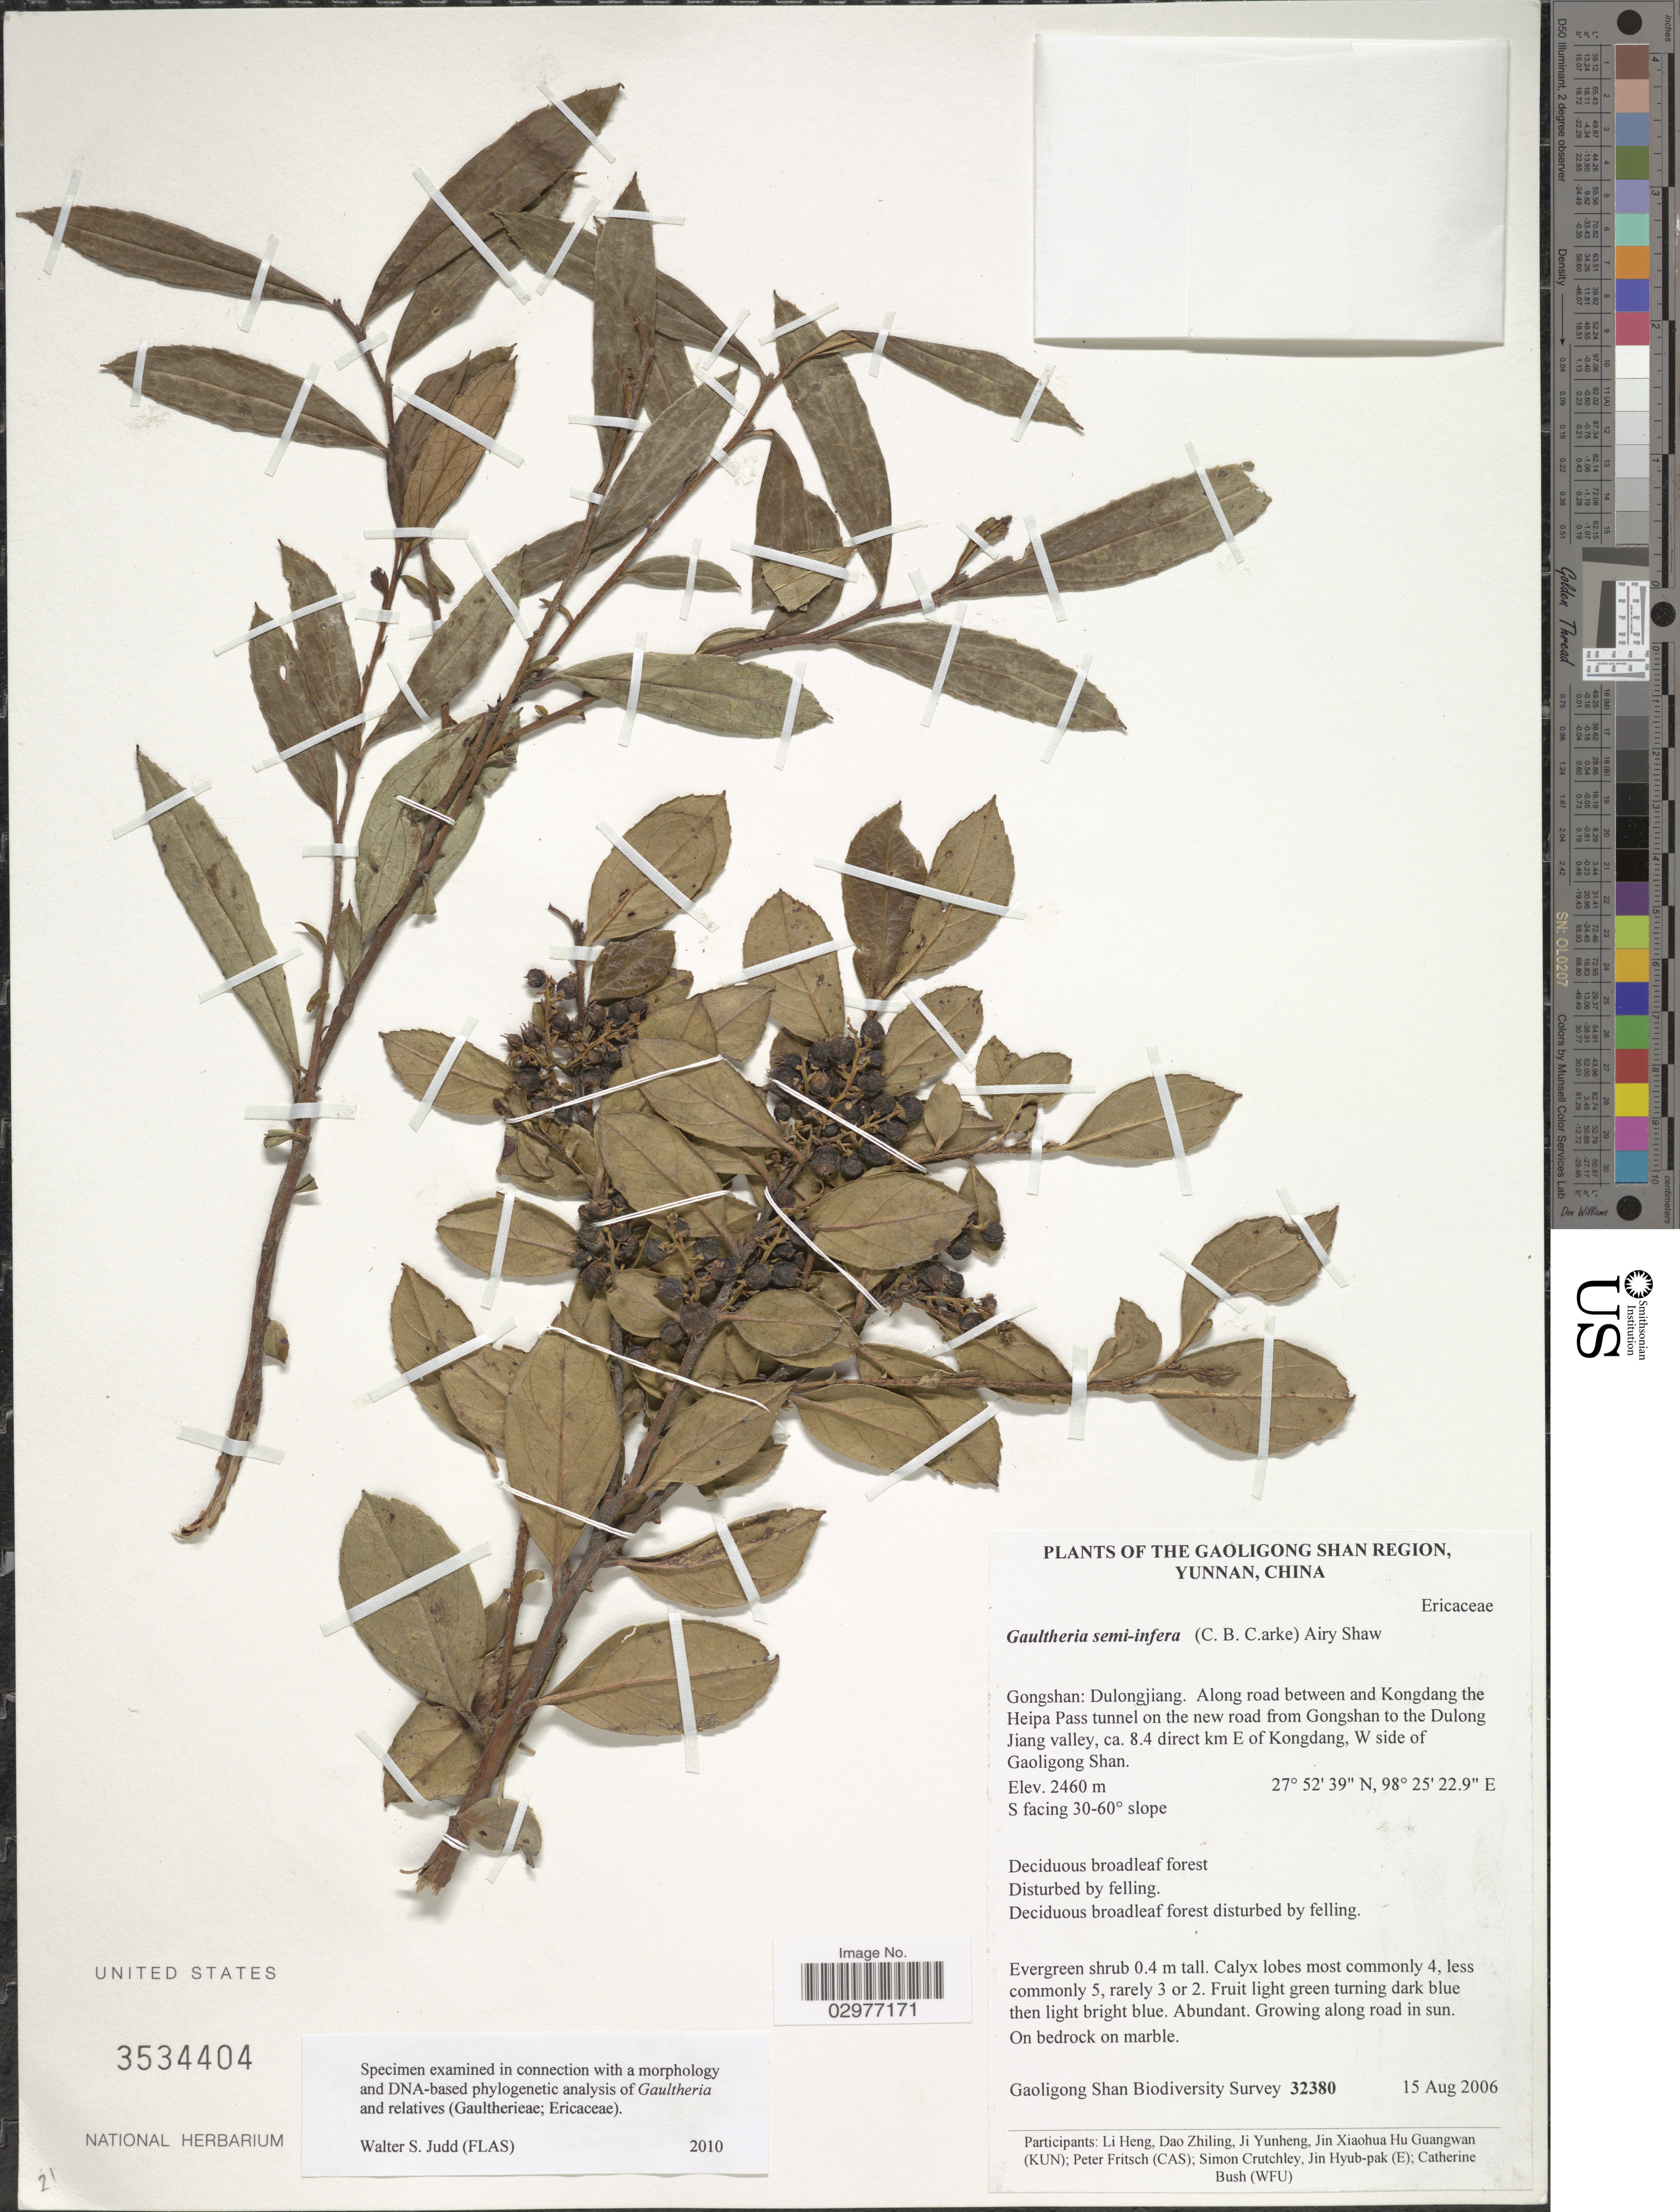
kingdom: Plantae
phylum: Tracheophyta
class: Magnoliopsida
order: Ericales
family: Ericaceae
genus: Gaultheria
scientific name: Gaultheria semi-infera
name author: (C.B. Clarke) Airy Shaw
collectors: Gaoligong Shan Biodiversity Survey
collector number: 32380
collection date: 2006-08-15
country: China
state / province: Yunnan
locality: The Gaoligong Shan region. Gongshan: Dulongjiang. Along road between and Kongdang the Heipa Pass tunnell on the new road from Gongshan to the Dulong Jiang valley, ca. 8.4 direct km E of Kongdang, W side of Gaoligong Shan. S facing 30-60° slope.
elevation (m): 2460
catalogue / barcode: US 3534404